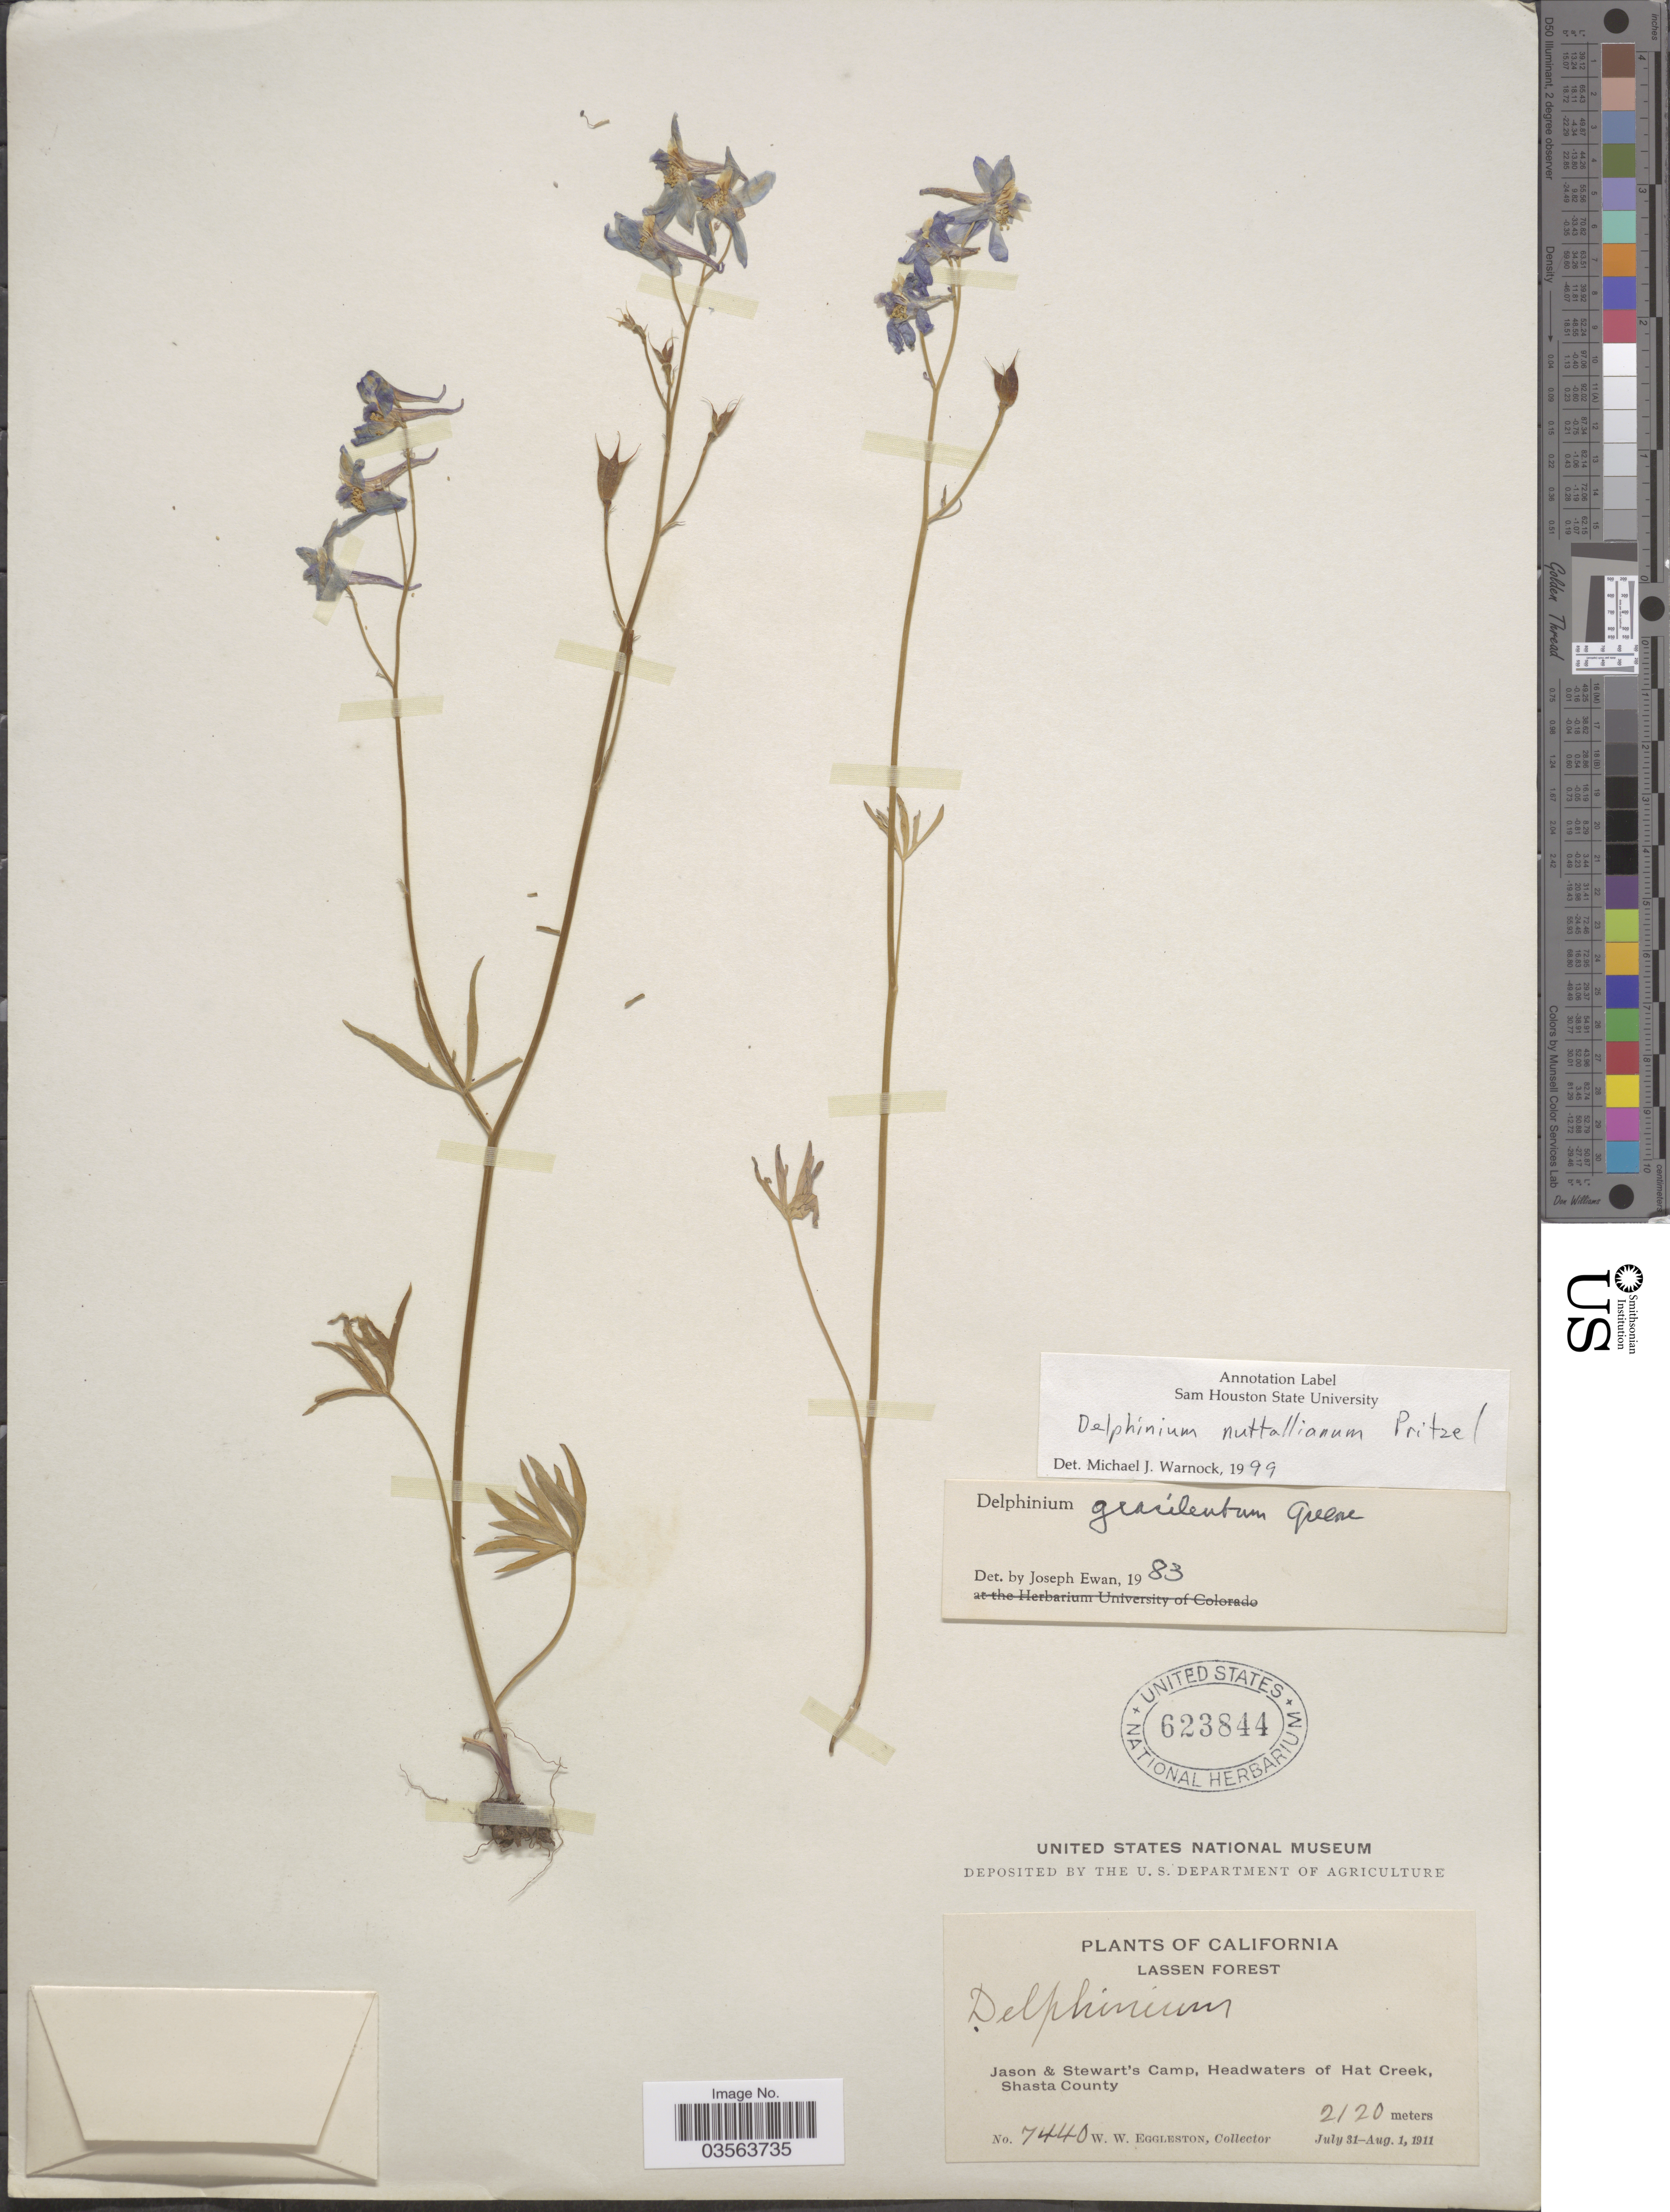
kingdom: Plantae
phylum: Tracheophyta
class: Magnoliopsida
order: Ranunculales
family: Ranunculaceae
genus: Delphinium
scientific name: Delphinium nuttallianum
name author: E. Pritz. ex Walpers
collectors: W. W. Eggleston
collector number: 7440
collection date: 1911-07-31/1911-08-01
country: United States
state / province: California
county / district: Shasta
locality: Lassen Forest. Jason & Stewart's Camp, Headwaters of Hat Creek, Shasta County.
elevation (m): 2120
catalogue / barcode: US 623844